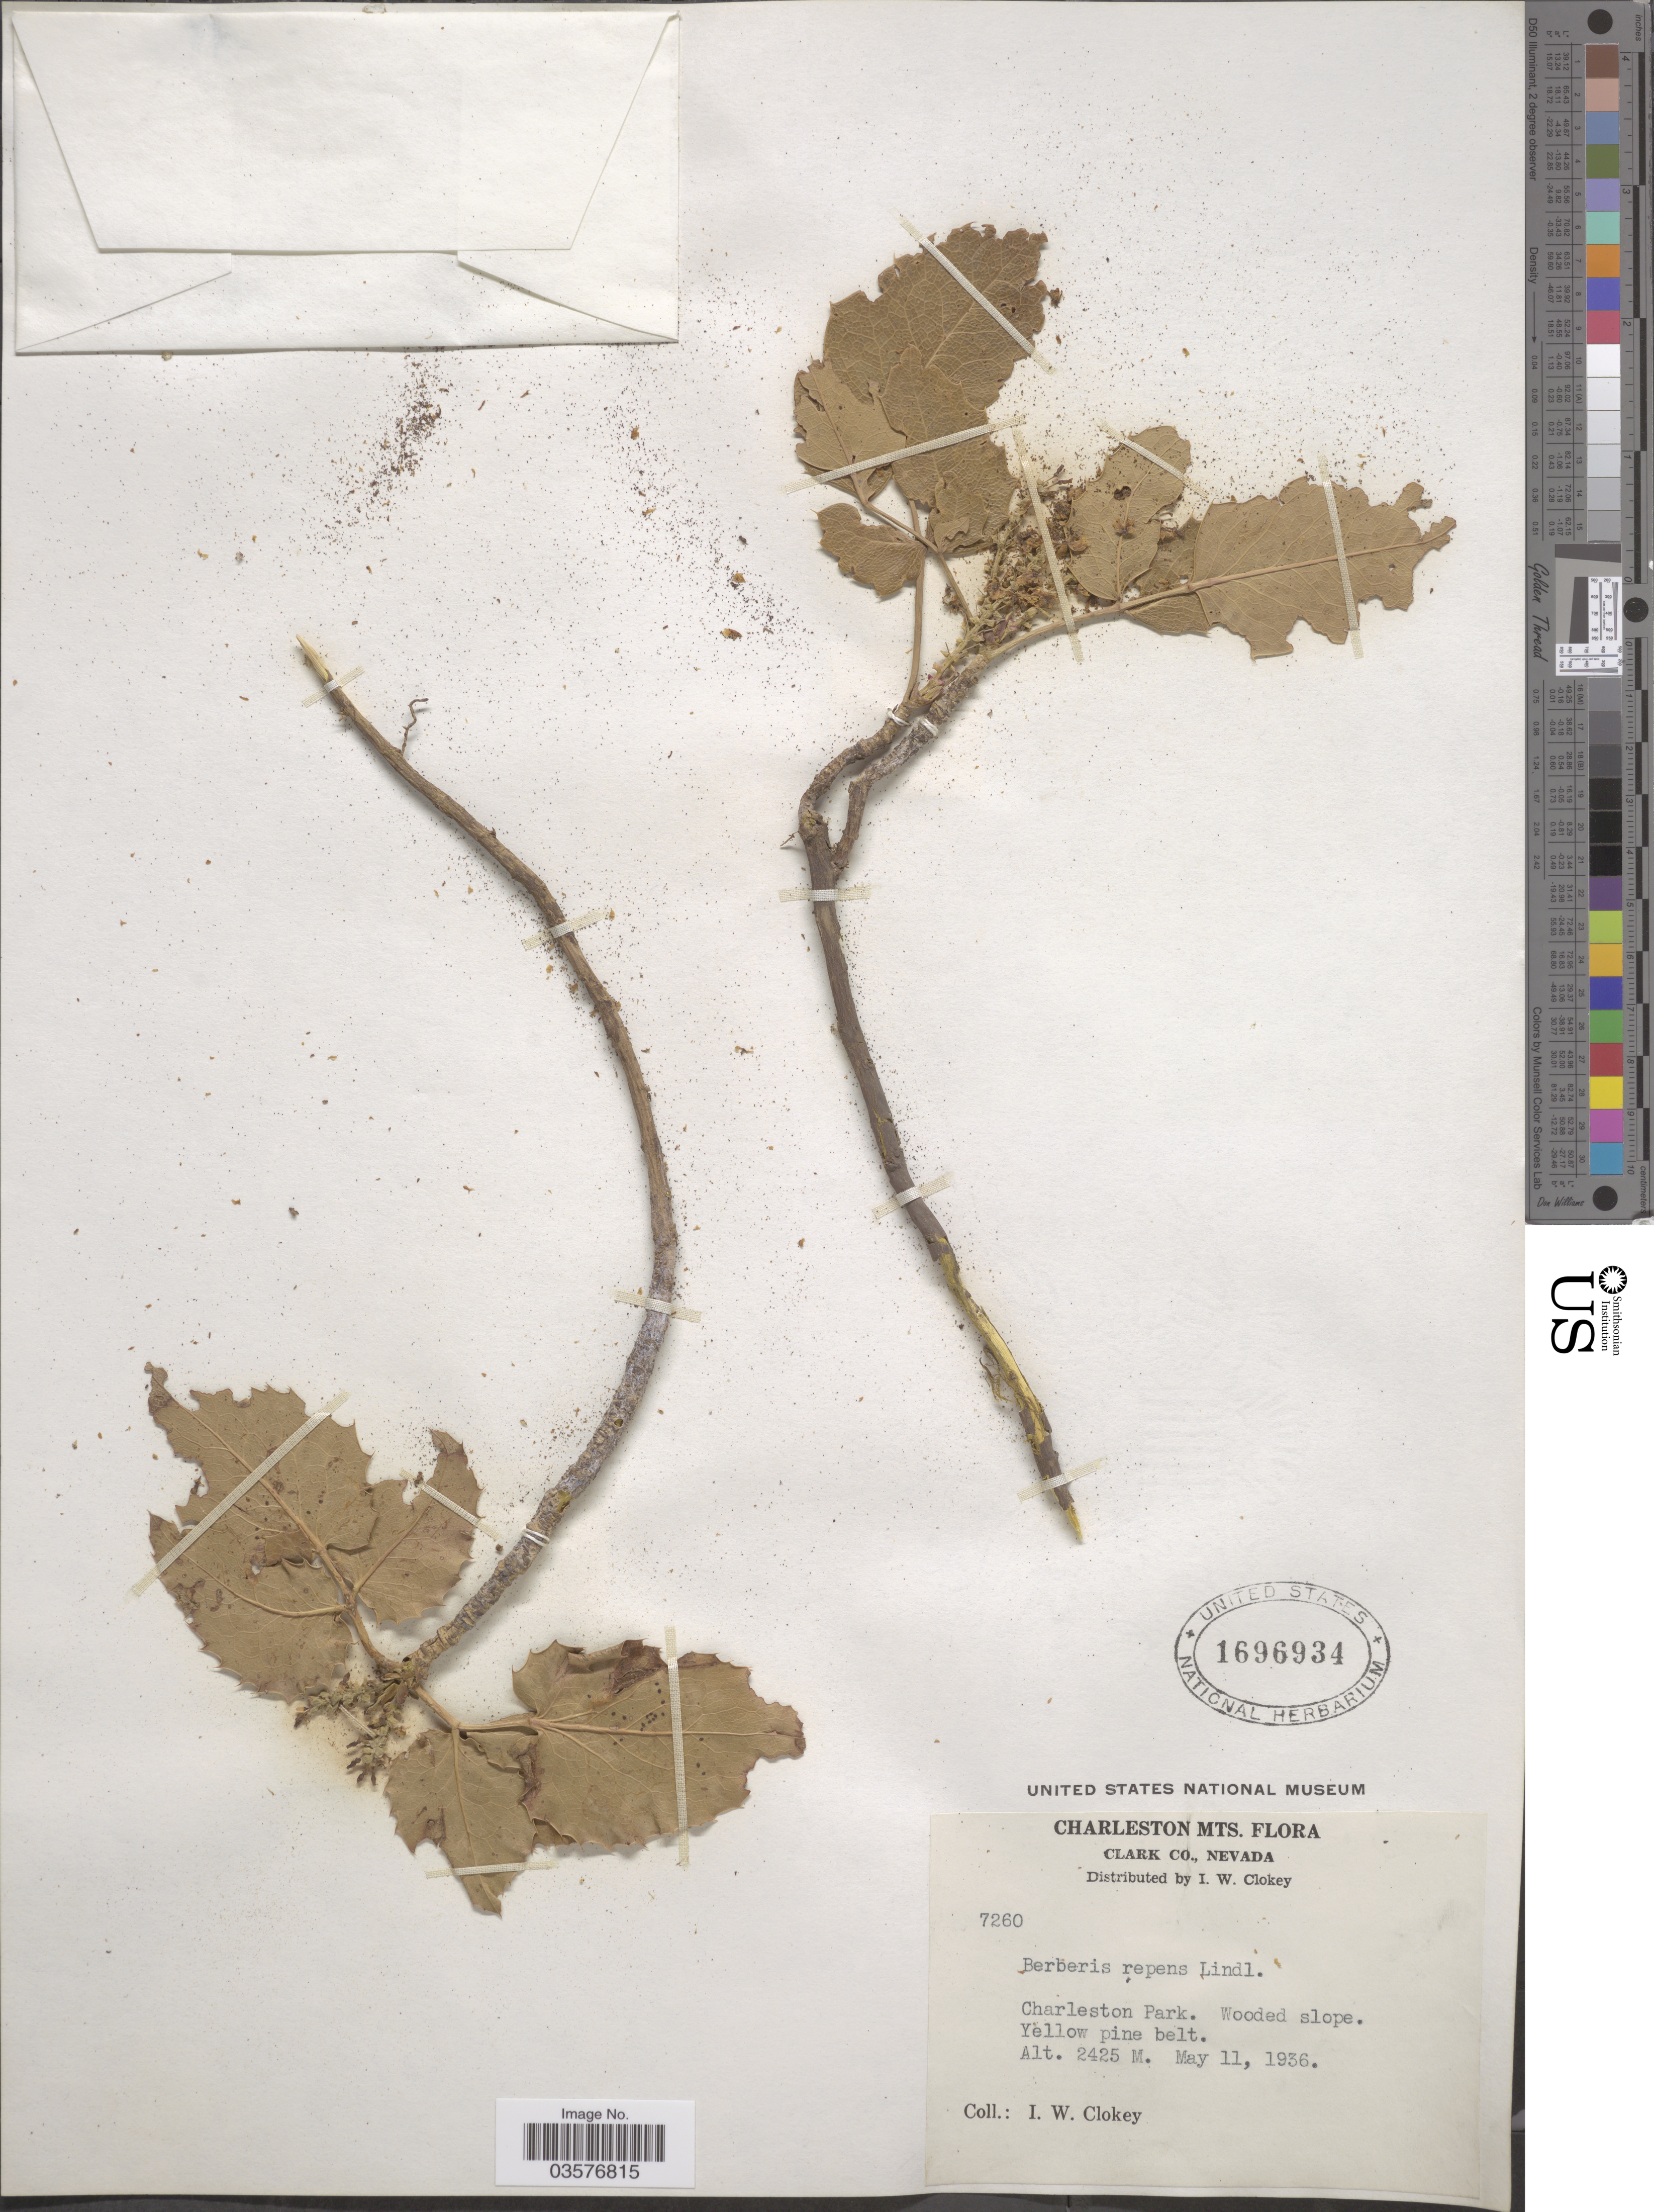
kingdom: Plantae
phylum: Tracheophyta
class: Magnoliopsida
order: Ranunculales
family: Berberidaceae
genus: Mahonia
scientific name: Mahonia repens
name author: (Lindl.) G. Don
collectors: I. W. Clokey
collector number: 7260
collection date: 1936-05-11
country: United States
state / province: Nevada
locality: Charleston Mts. Clark Co. Charleston Park. Wooded slope. Yellow pine belt.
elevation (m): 2425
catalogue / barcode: US 1696934